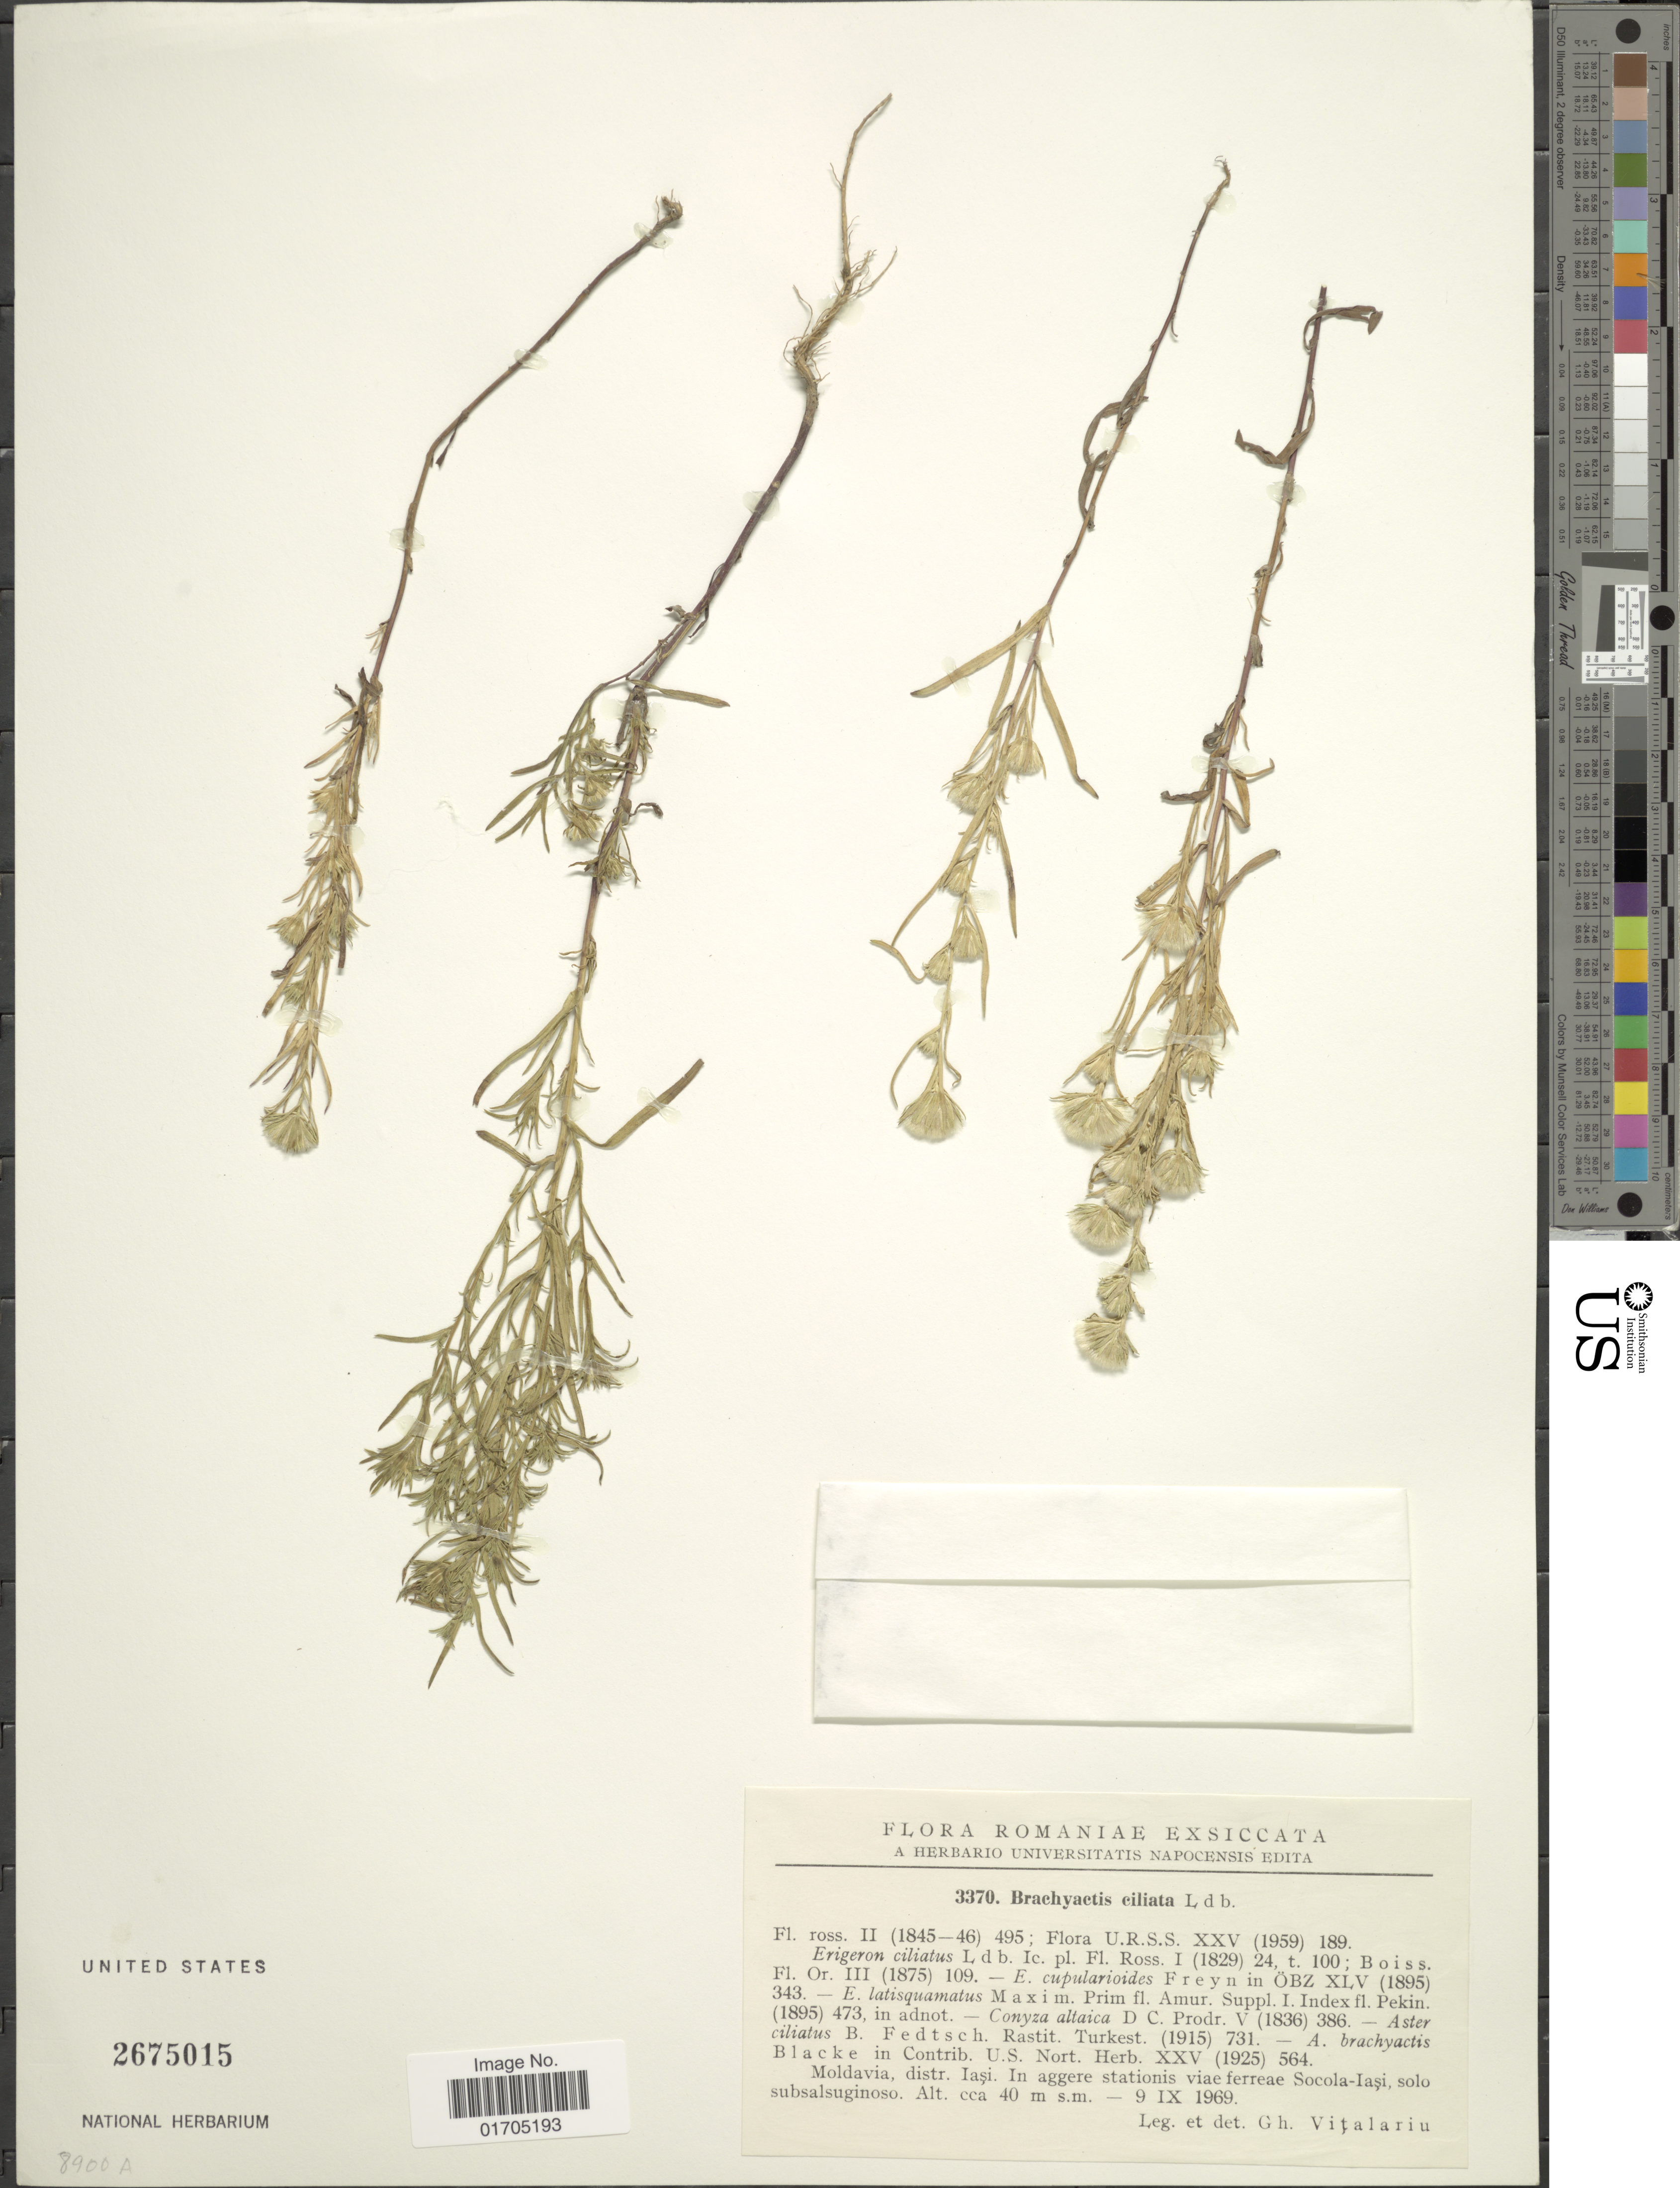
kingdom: Plantae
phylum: Tracheophyta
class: Magnoliopsida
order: Asterales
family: Asteraceae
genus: Brachyactis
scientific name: Brachyactis ciliata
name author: Ledeb.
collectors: G. Vitalariu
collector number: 3370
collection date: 1969-09-09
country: Romania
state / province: Iasi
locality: Moldavia, In aggere stationis viae ferreae Socola-Iaşi, solo subsalsuginoso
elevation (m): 40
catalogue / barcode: US 2675015